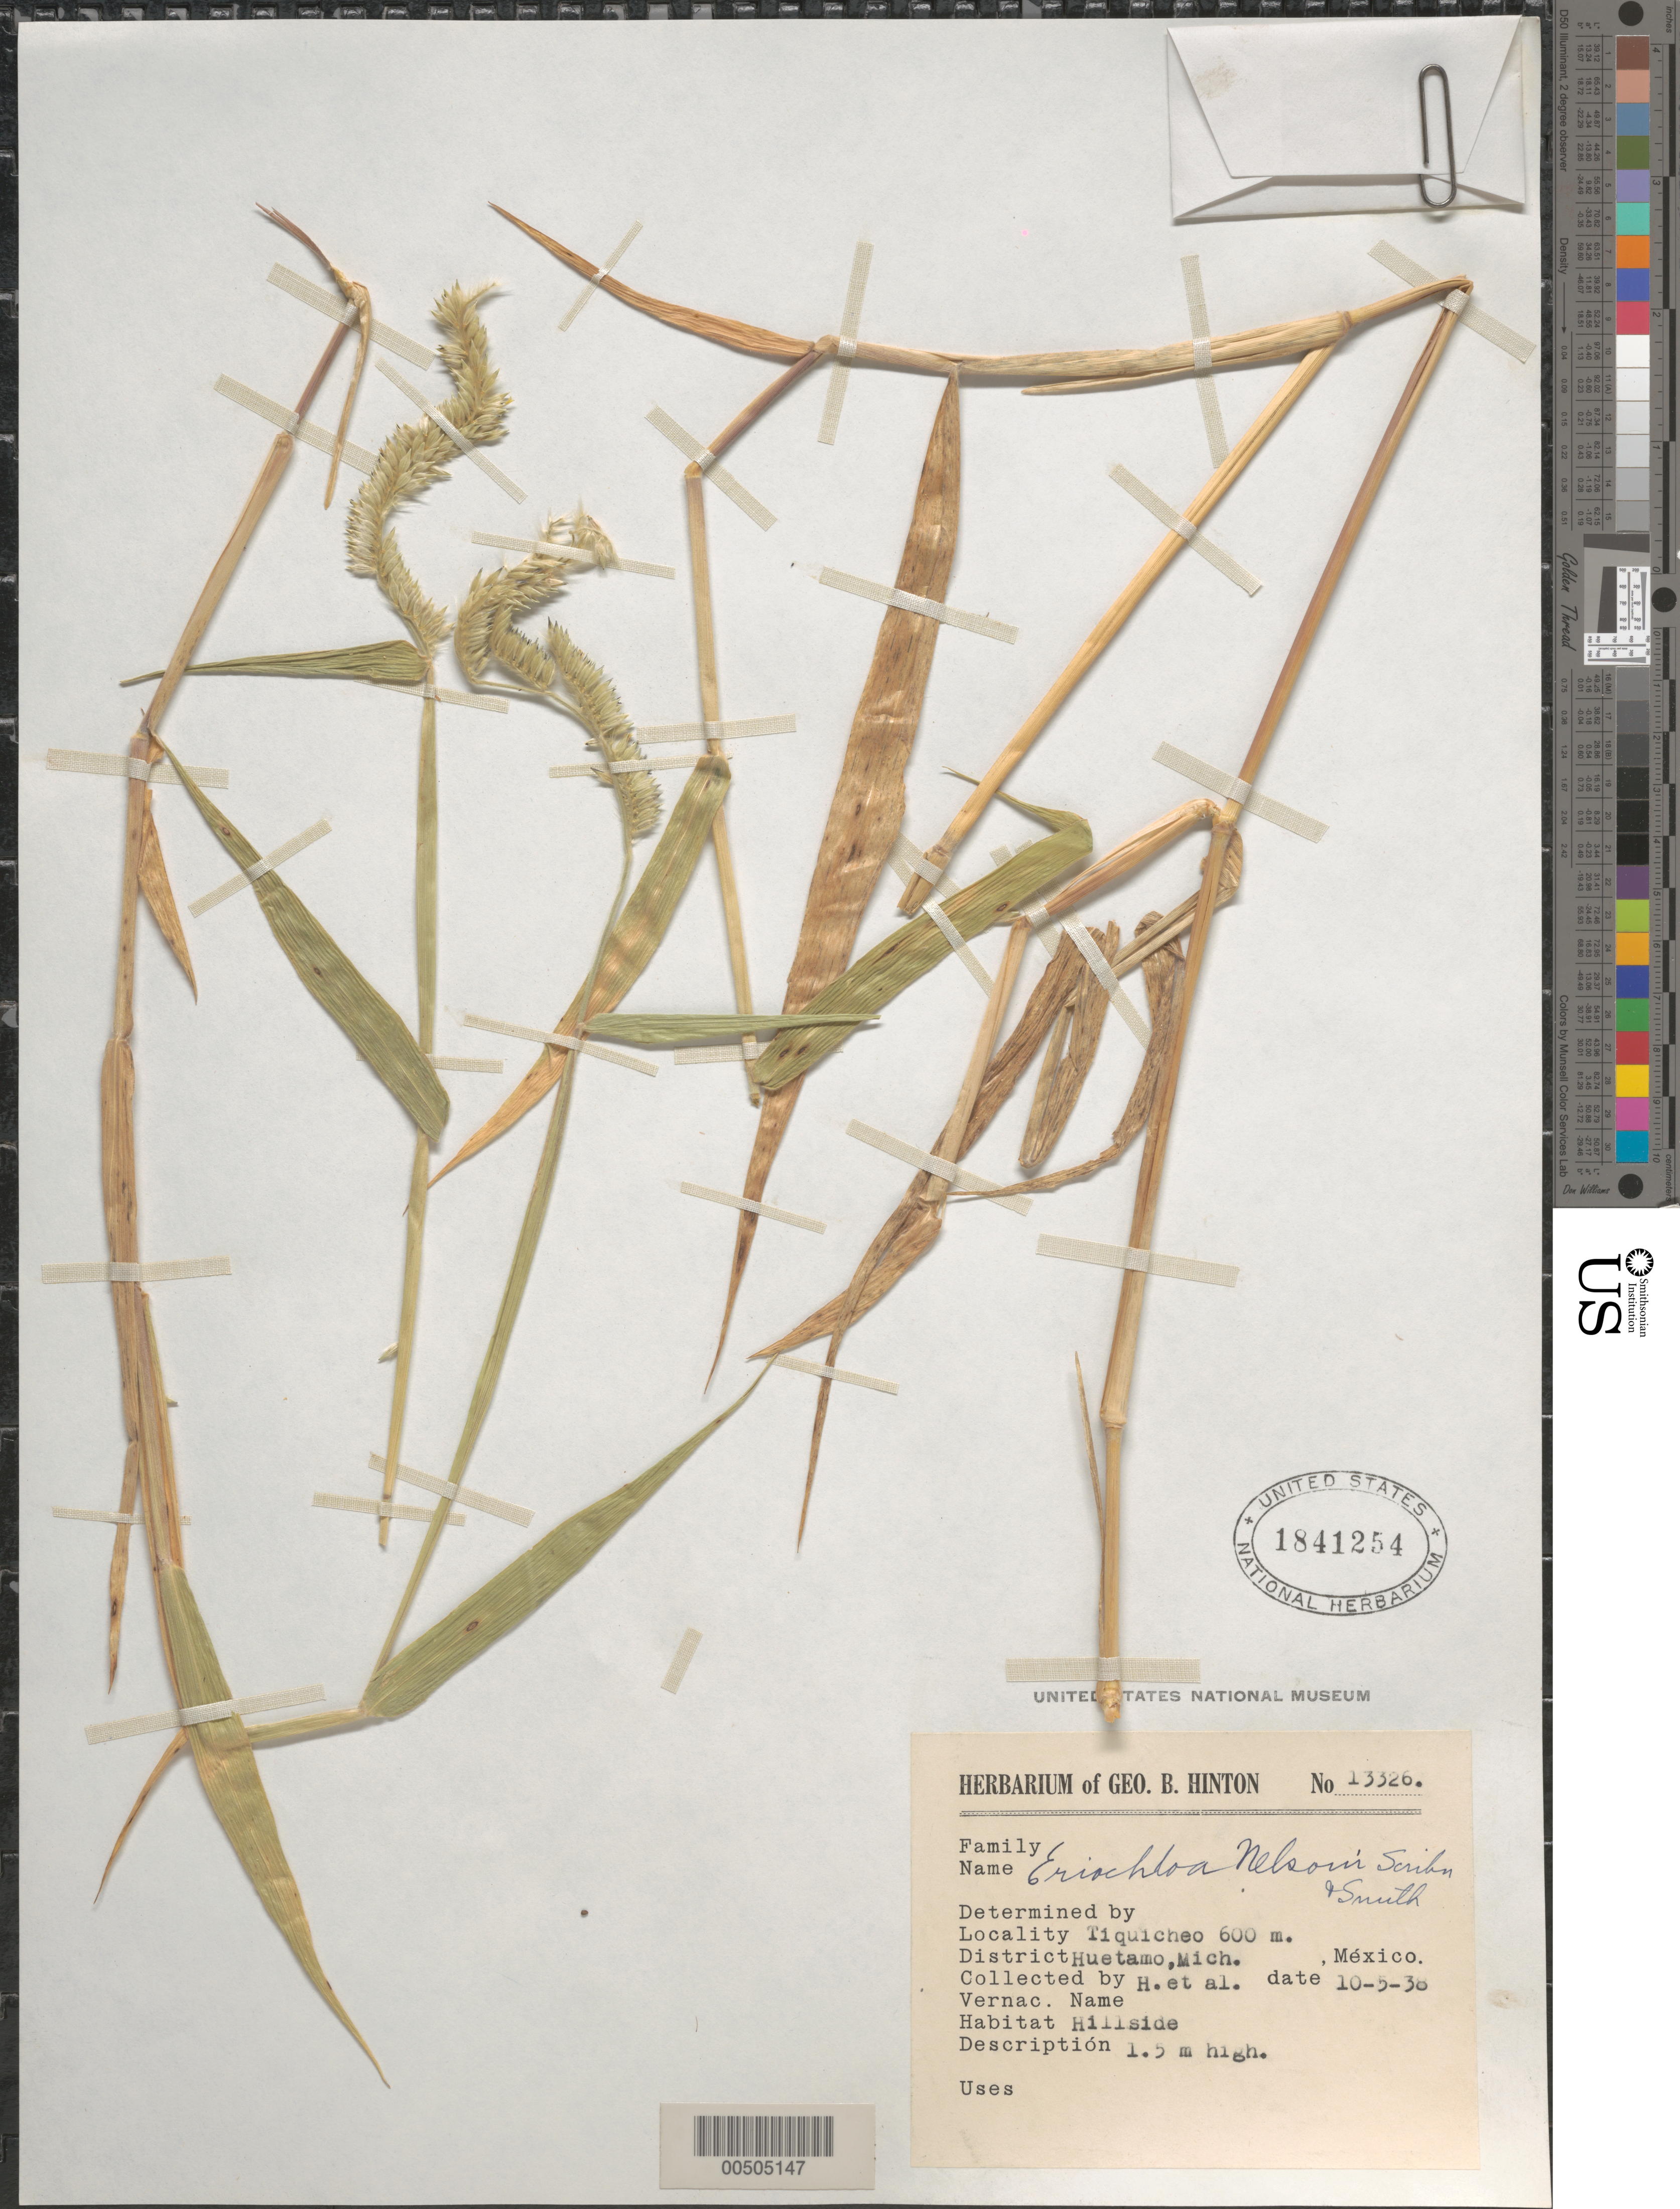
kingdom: Plantae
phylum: Tracheophyta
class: Liliopsida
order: Poales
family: Poaceae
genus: Eriochloa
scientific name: Eriochloa nelsonii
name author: Scribn. & J.G. Sm.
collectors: G. B. Hinton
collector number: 13326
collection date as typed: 10 May 1938 or 5 Oct 1938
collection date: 1938-05-10 or 1938-10-05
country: Mexico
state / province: Michoacán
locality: Huetamo Dist., Tiquicheo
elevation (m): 600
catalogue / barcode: US 1841254